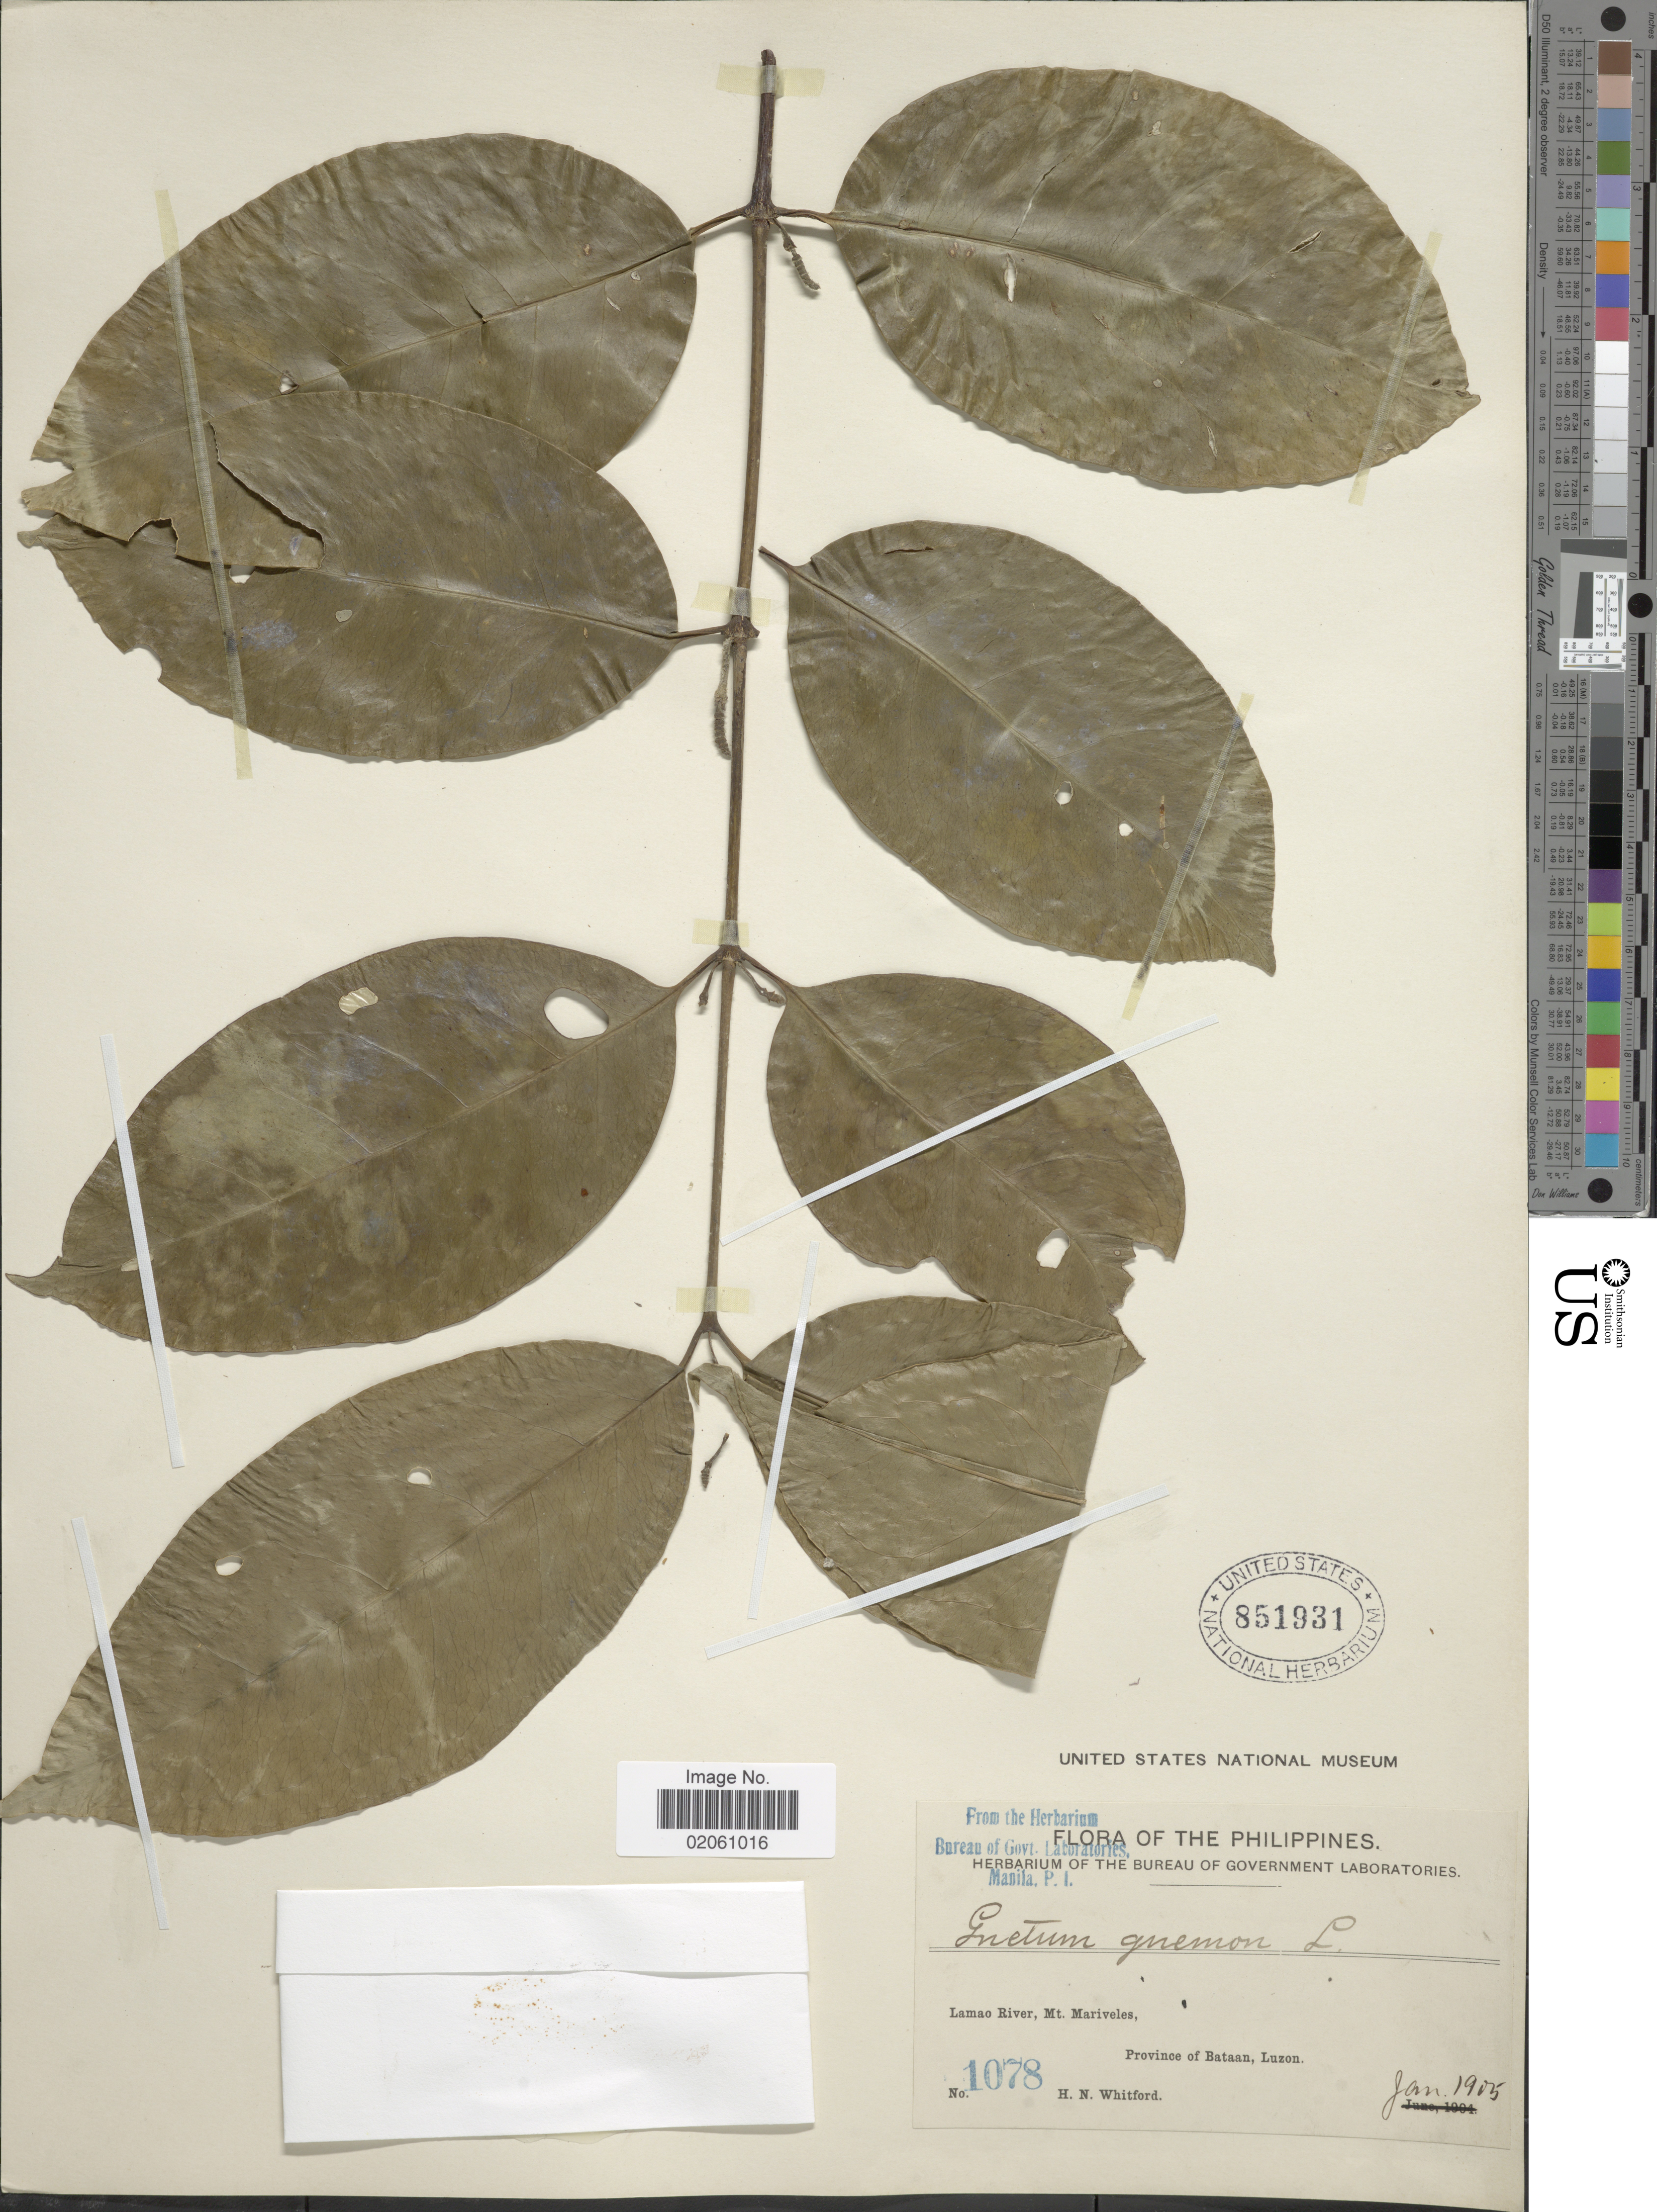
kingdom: Plantae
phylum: Tracheophyta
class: Gnetopsida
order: Gnetales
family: Gnetaceae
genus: Gnetum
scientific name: Gnetum gnemon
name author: L.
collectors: H. N. Whitford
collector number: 1078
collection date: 1905-01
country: Philippines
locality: Lamao River, Mt Mariveles, Province of Bataan, Luzon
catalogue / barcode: US 851931